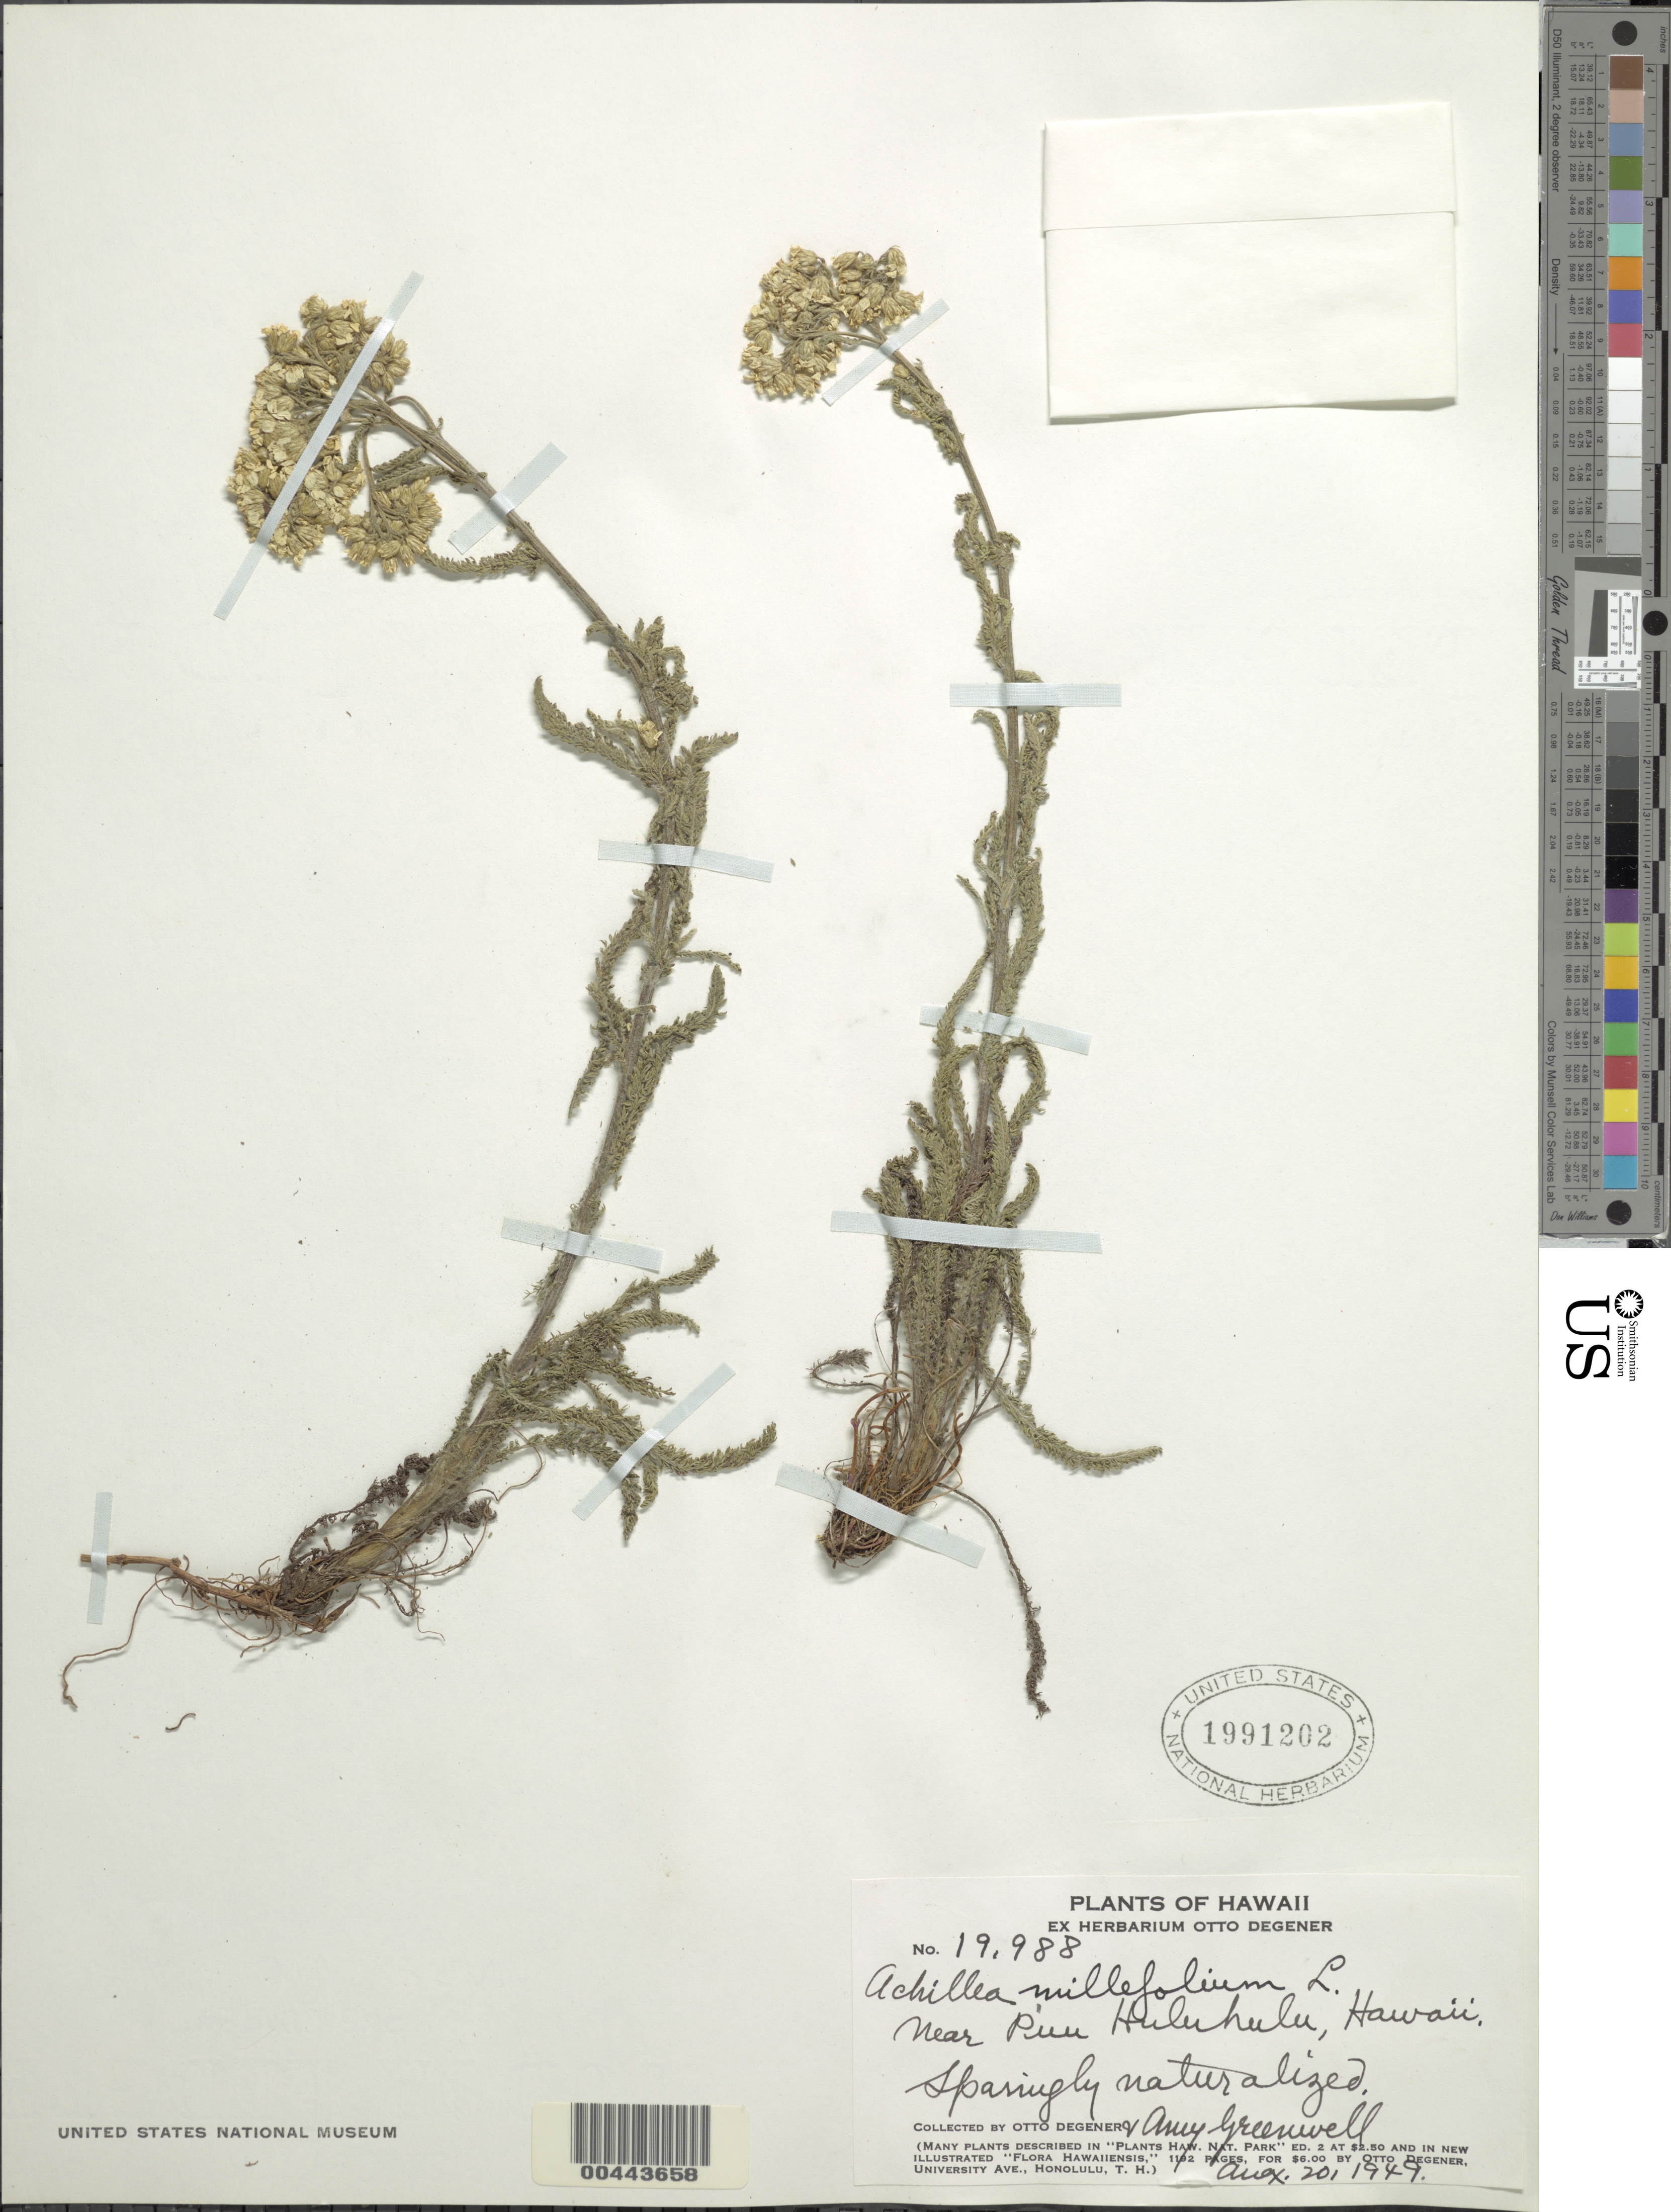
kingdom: Plantae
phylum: Tracheophyta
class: Magnoliopsida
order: Asterales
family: Asteraceae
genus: Achillea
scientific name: Achillea millefolium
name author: L.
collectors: O. Degener & A. B. Greenwell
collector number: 19988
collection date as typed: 20 Aug 1949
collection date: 1949-08-20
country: United States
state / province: Hawaii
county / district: Hawaii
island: Hawaii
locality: Near Puu Huluhulu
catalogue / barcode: US 1991202